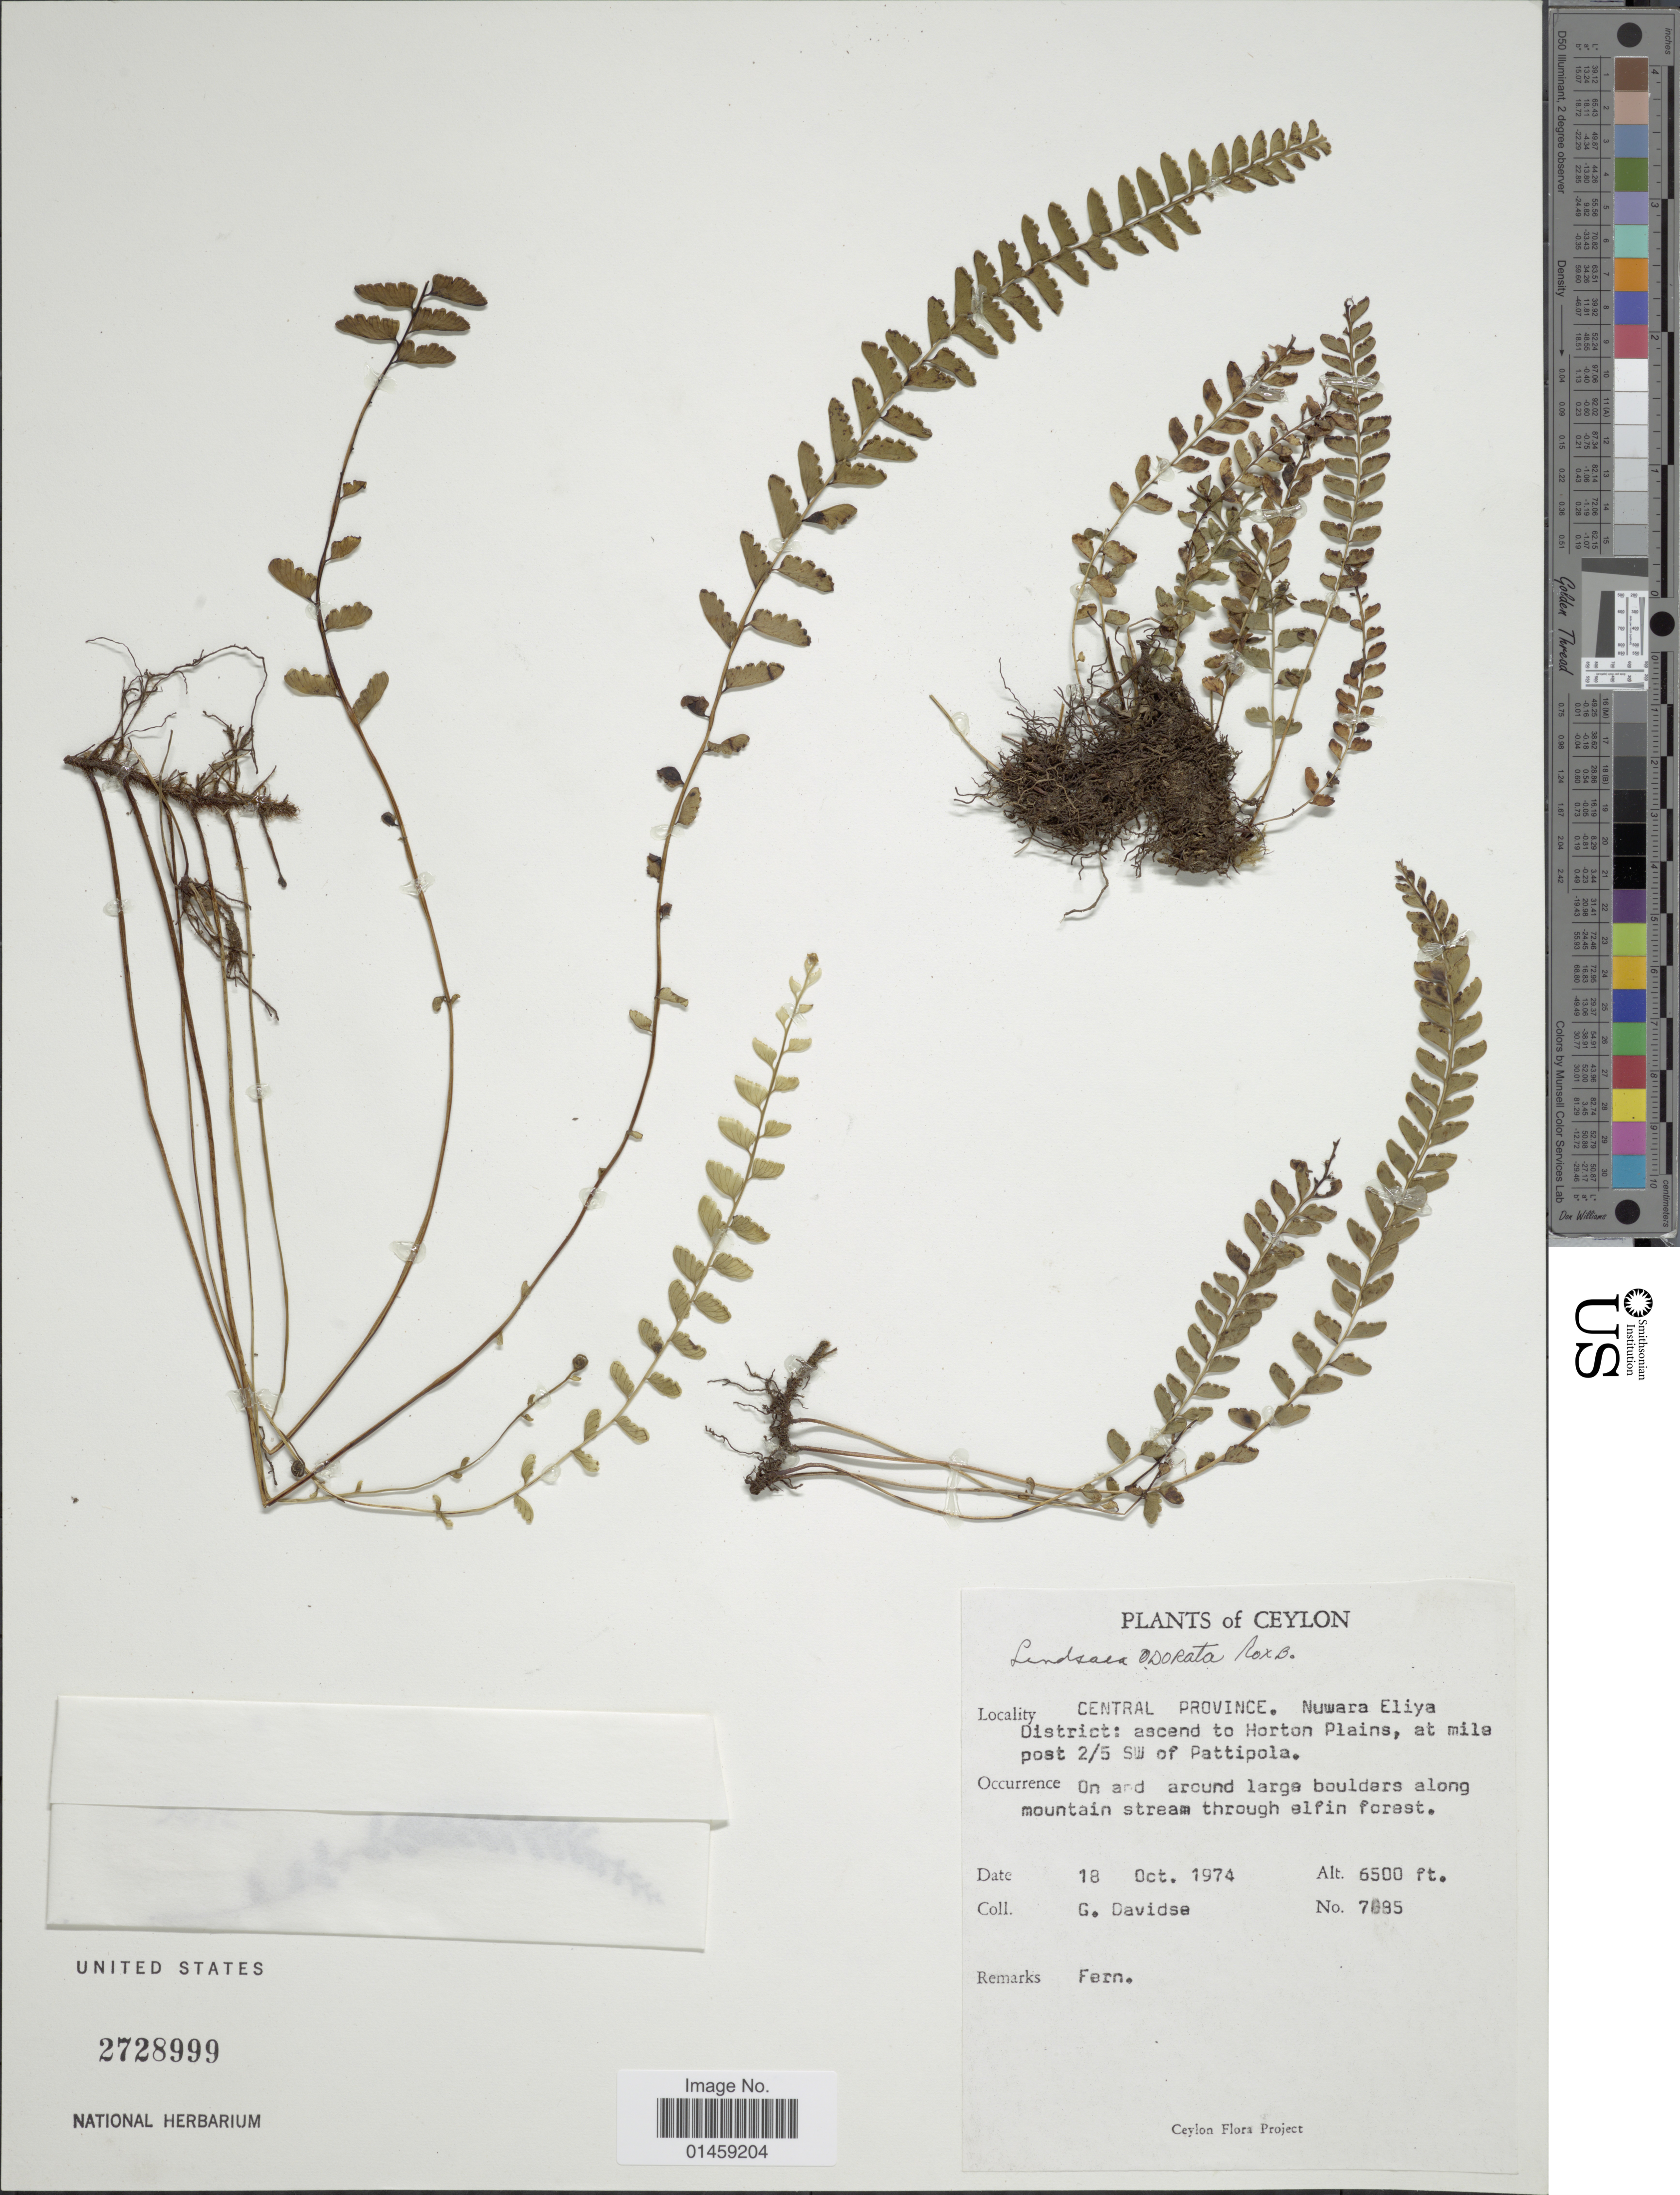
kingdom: Plantae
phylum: Tracheophyta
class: Polypodiopsida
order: Polypodiales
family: Lindsaeaceae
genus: Lindsaea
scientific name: Lindsaea odorata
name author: Roxb.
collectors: G. Davidse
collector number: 7695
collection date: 1974-10-18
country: Sri Lanka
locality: Ceylon. Central Province. Nuwara Eliya District: ascend to Horton Plains, at mile post 2/5 SW of Pattipola.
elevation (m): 1981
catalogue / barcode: US 2728999